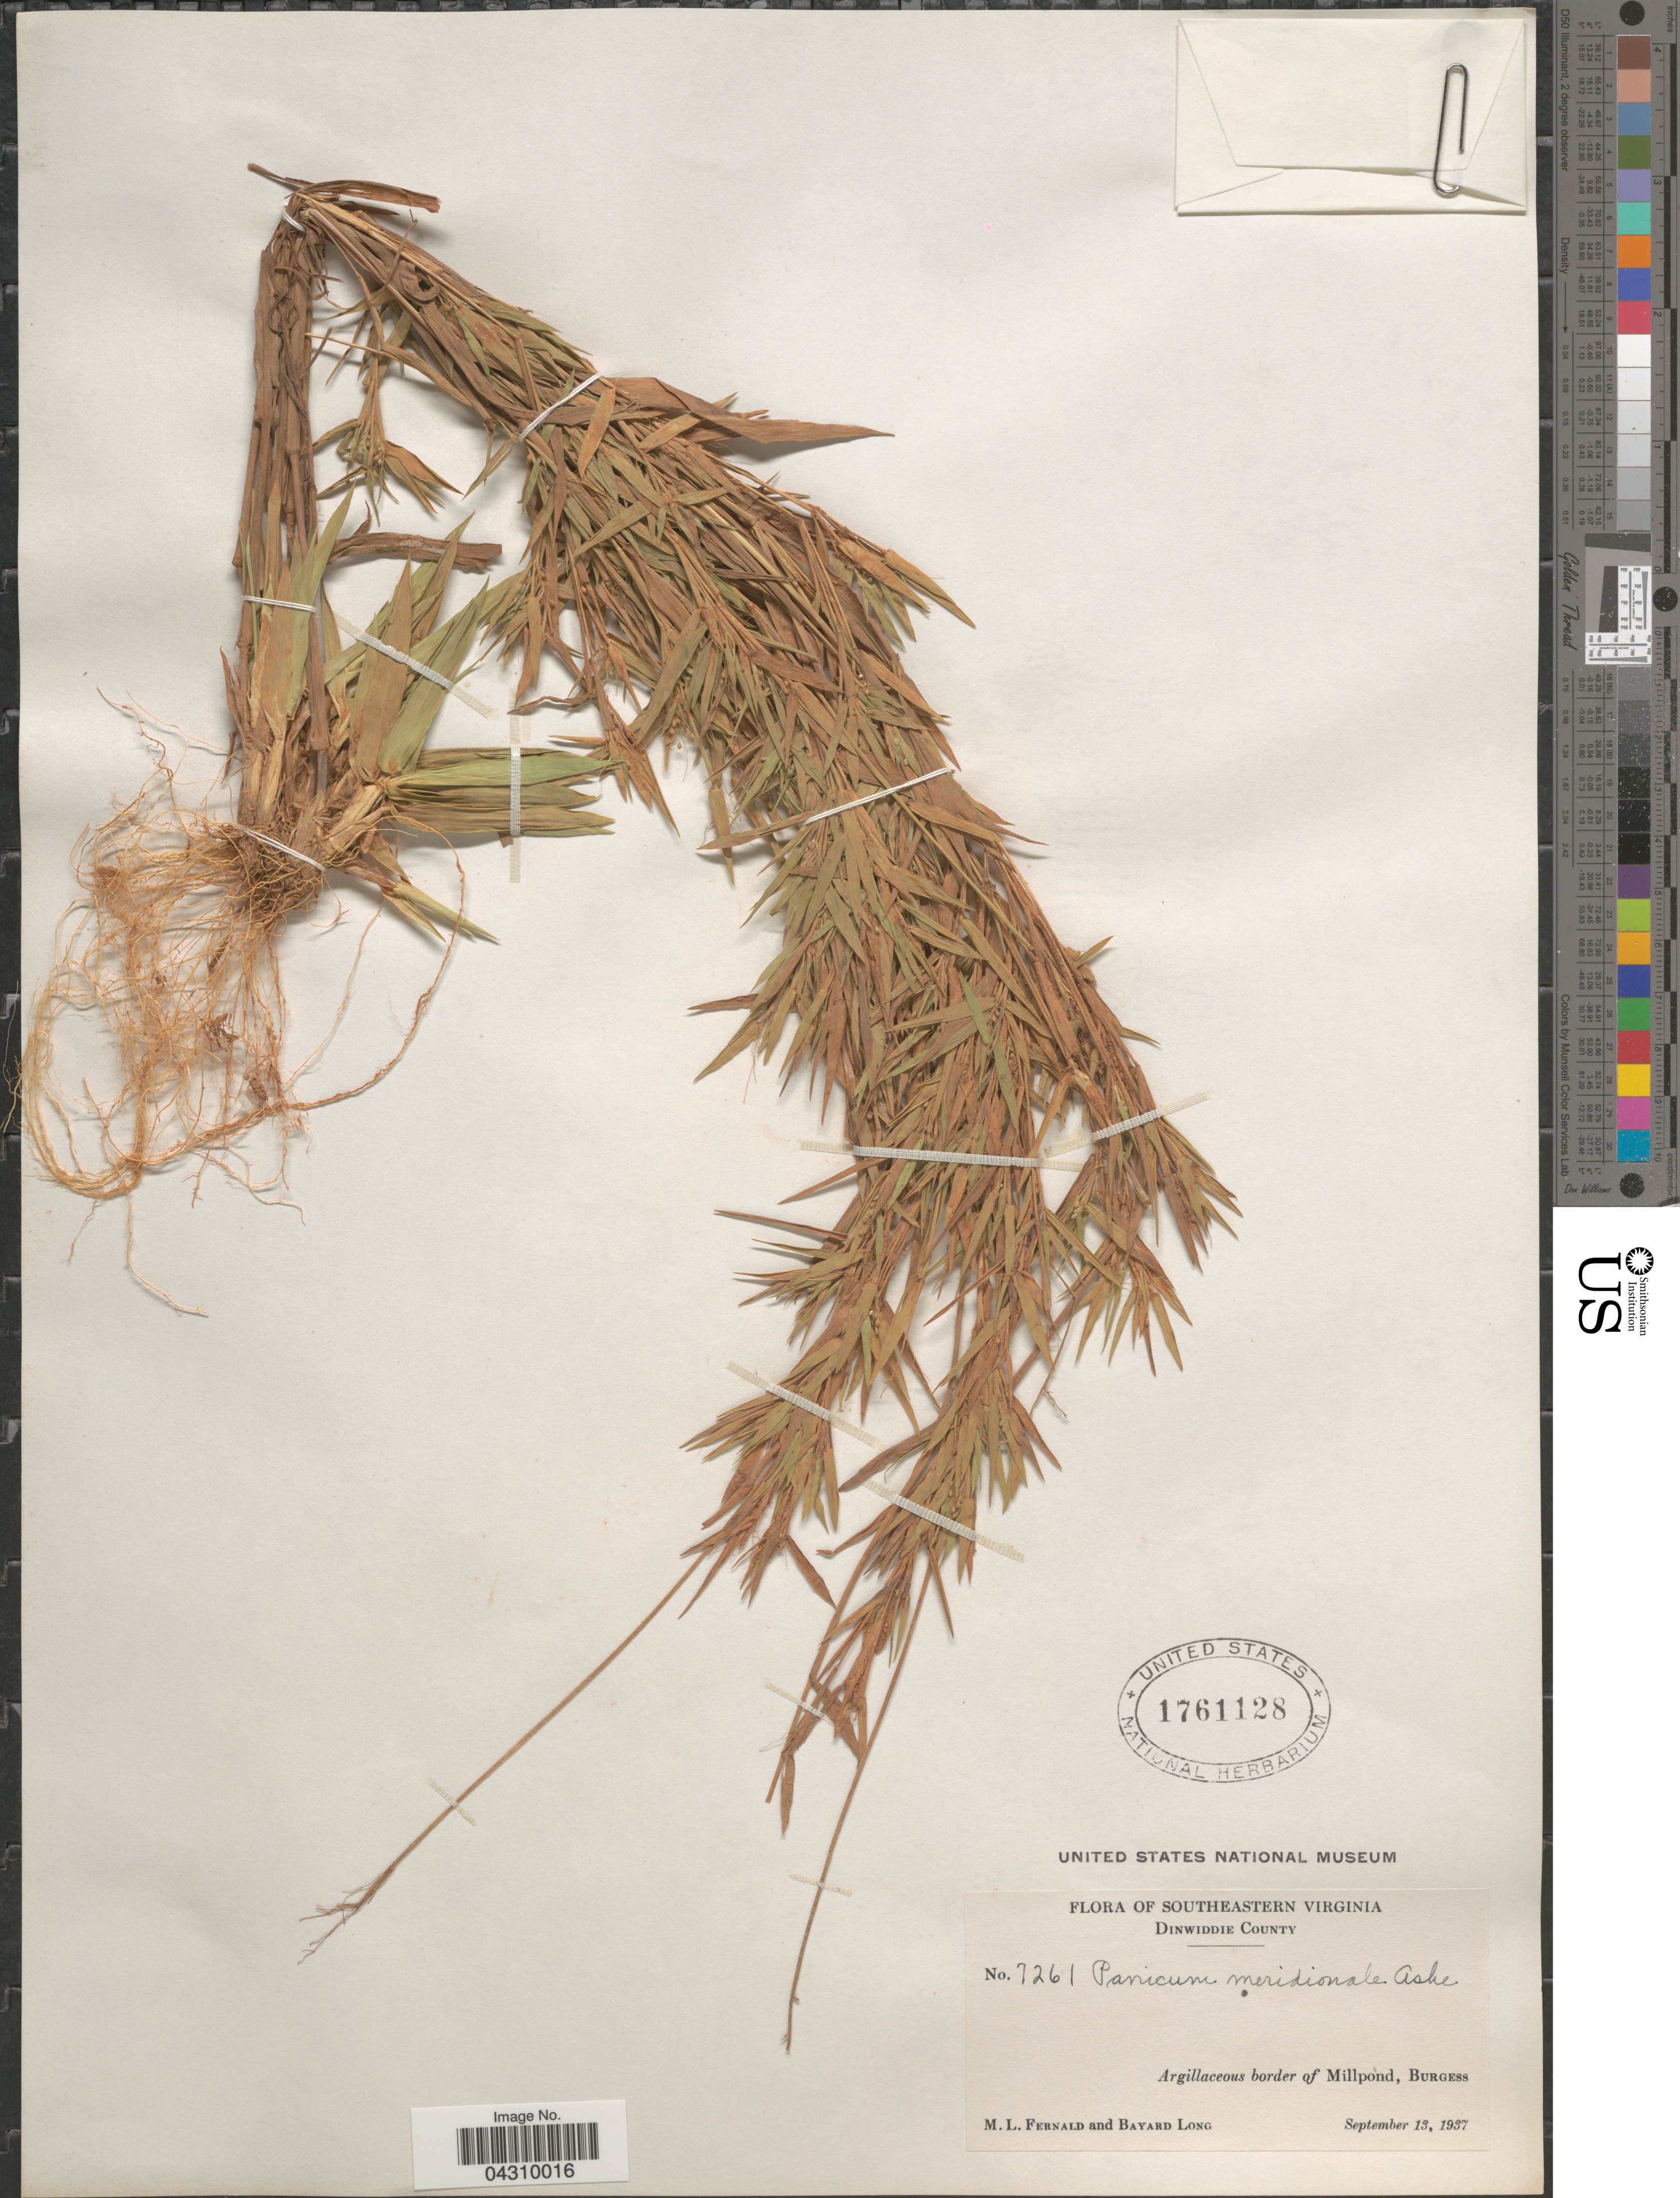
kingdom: Plantae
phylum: Tracheophyta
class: Liliopsida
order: Poales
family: Poaceae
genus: Dichanthelium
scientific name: Dichanthelium acuminatum var. acuminatum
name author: (Sw.) Gould & C.A. Clark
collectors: M. L. Fernald & B. Long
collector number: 7261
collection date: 1937-09-13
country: United States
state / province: Virginia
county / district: Dinwiddie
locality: Southeastern Virginia. Dinwiddie County. Argillaceous border of Millpond, Burgess.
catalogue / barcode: US 1761128